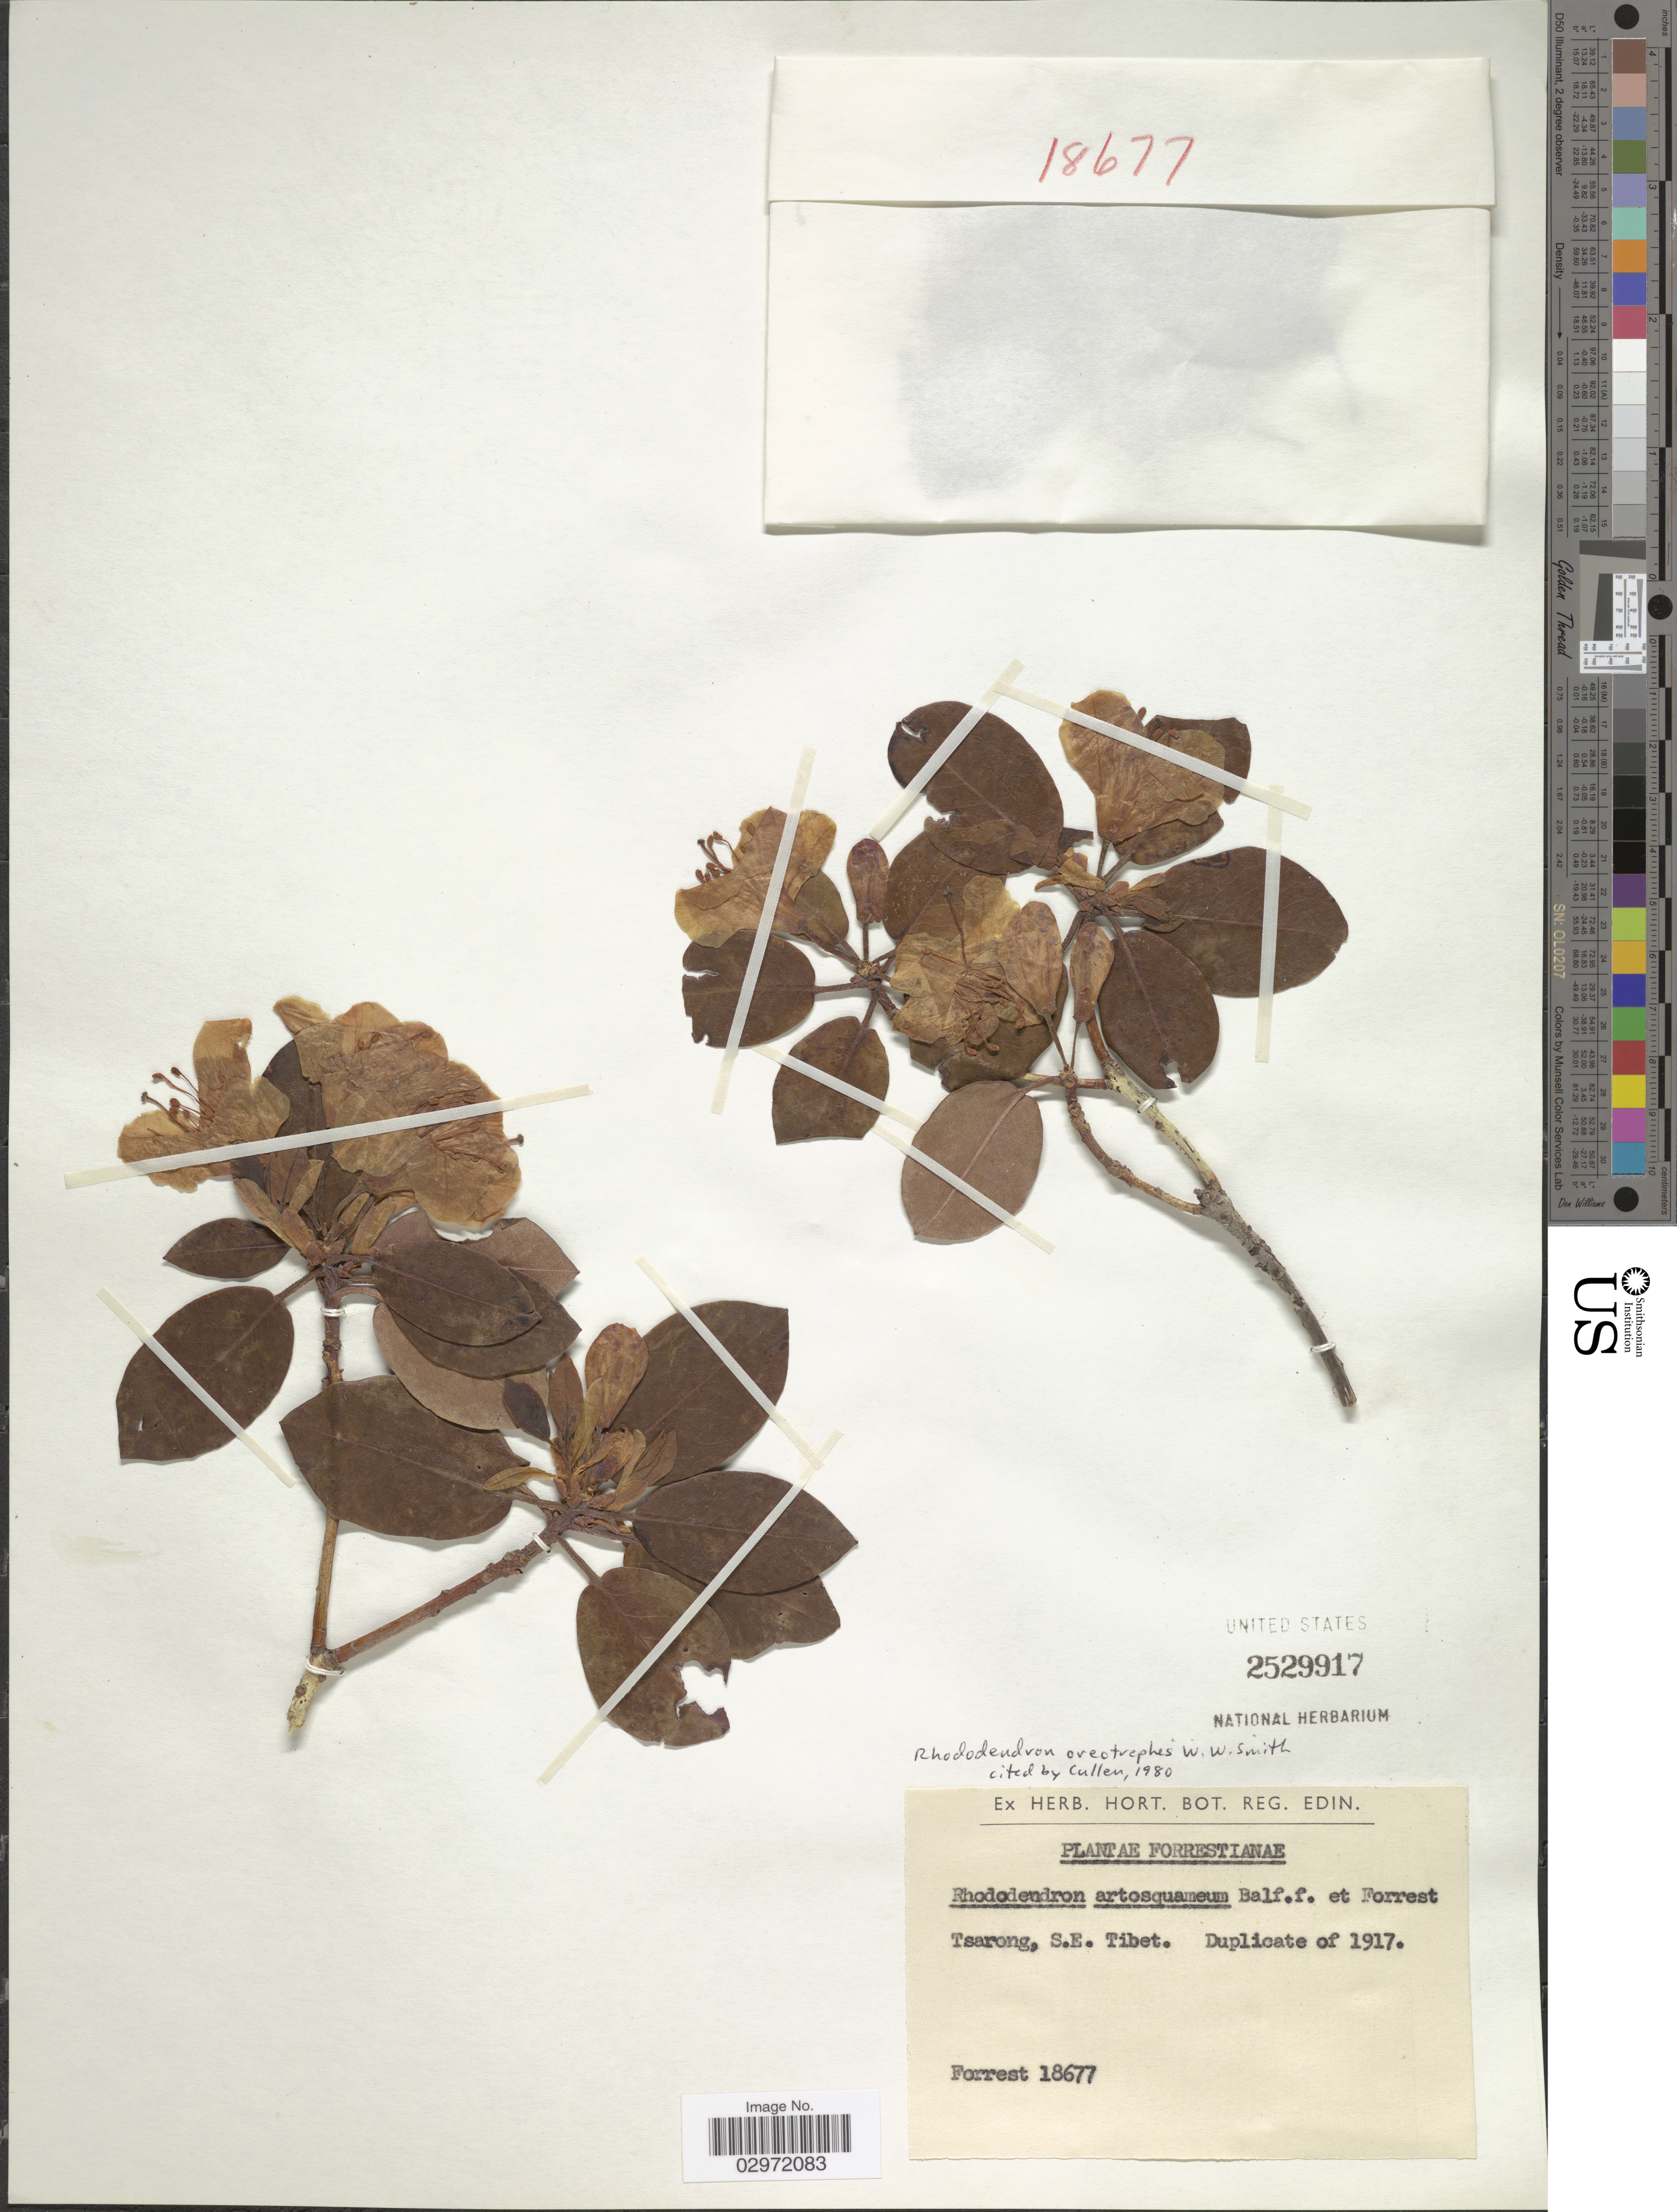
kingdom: Plantae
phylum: Tracheophyta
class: Magnoliopsida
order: Ericales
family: Ericaceae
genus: Rhododendron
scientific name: Rhododendron oreotrephes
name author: W.W. Sm.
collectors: -. Forrest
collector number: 18677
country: China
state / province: Xizang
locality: Tsarong, S.E. Tibet.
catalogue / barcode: US 2529917